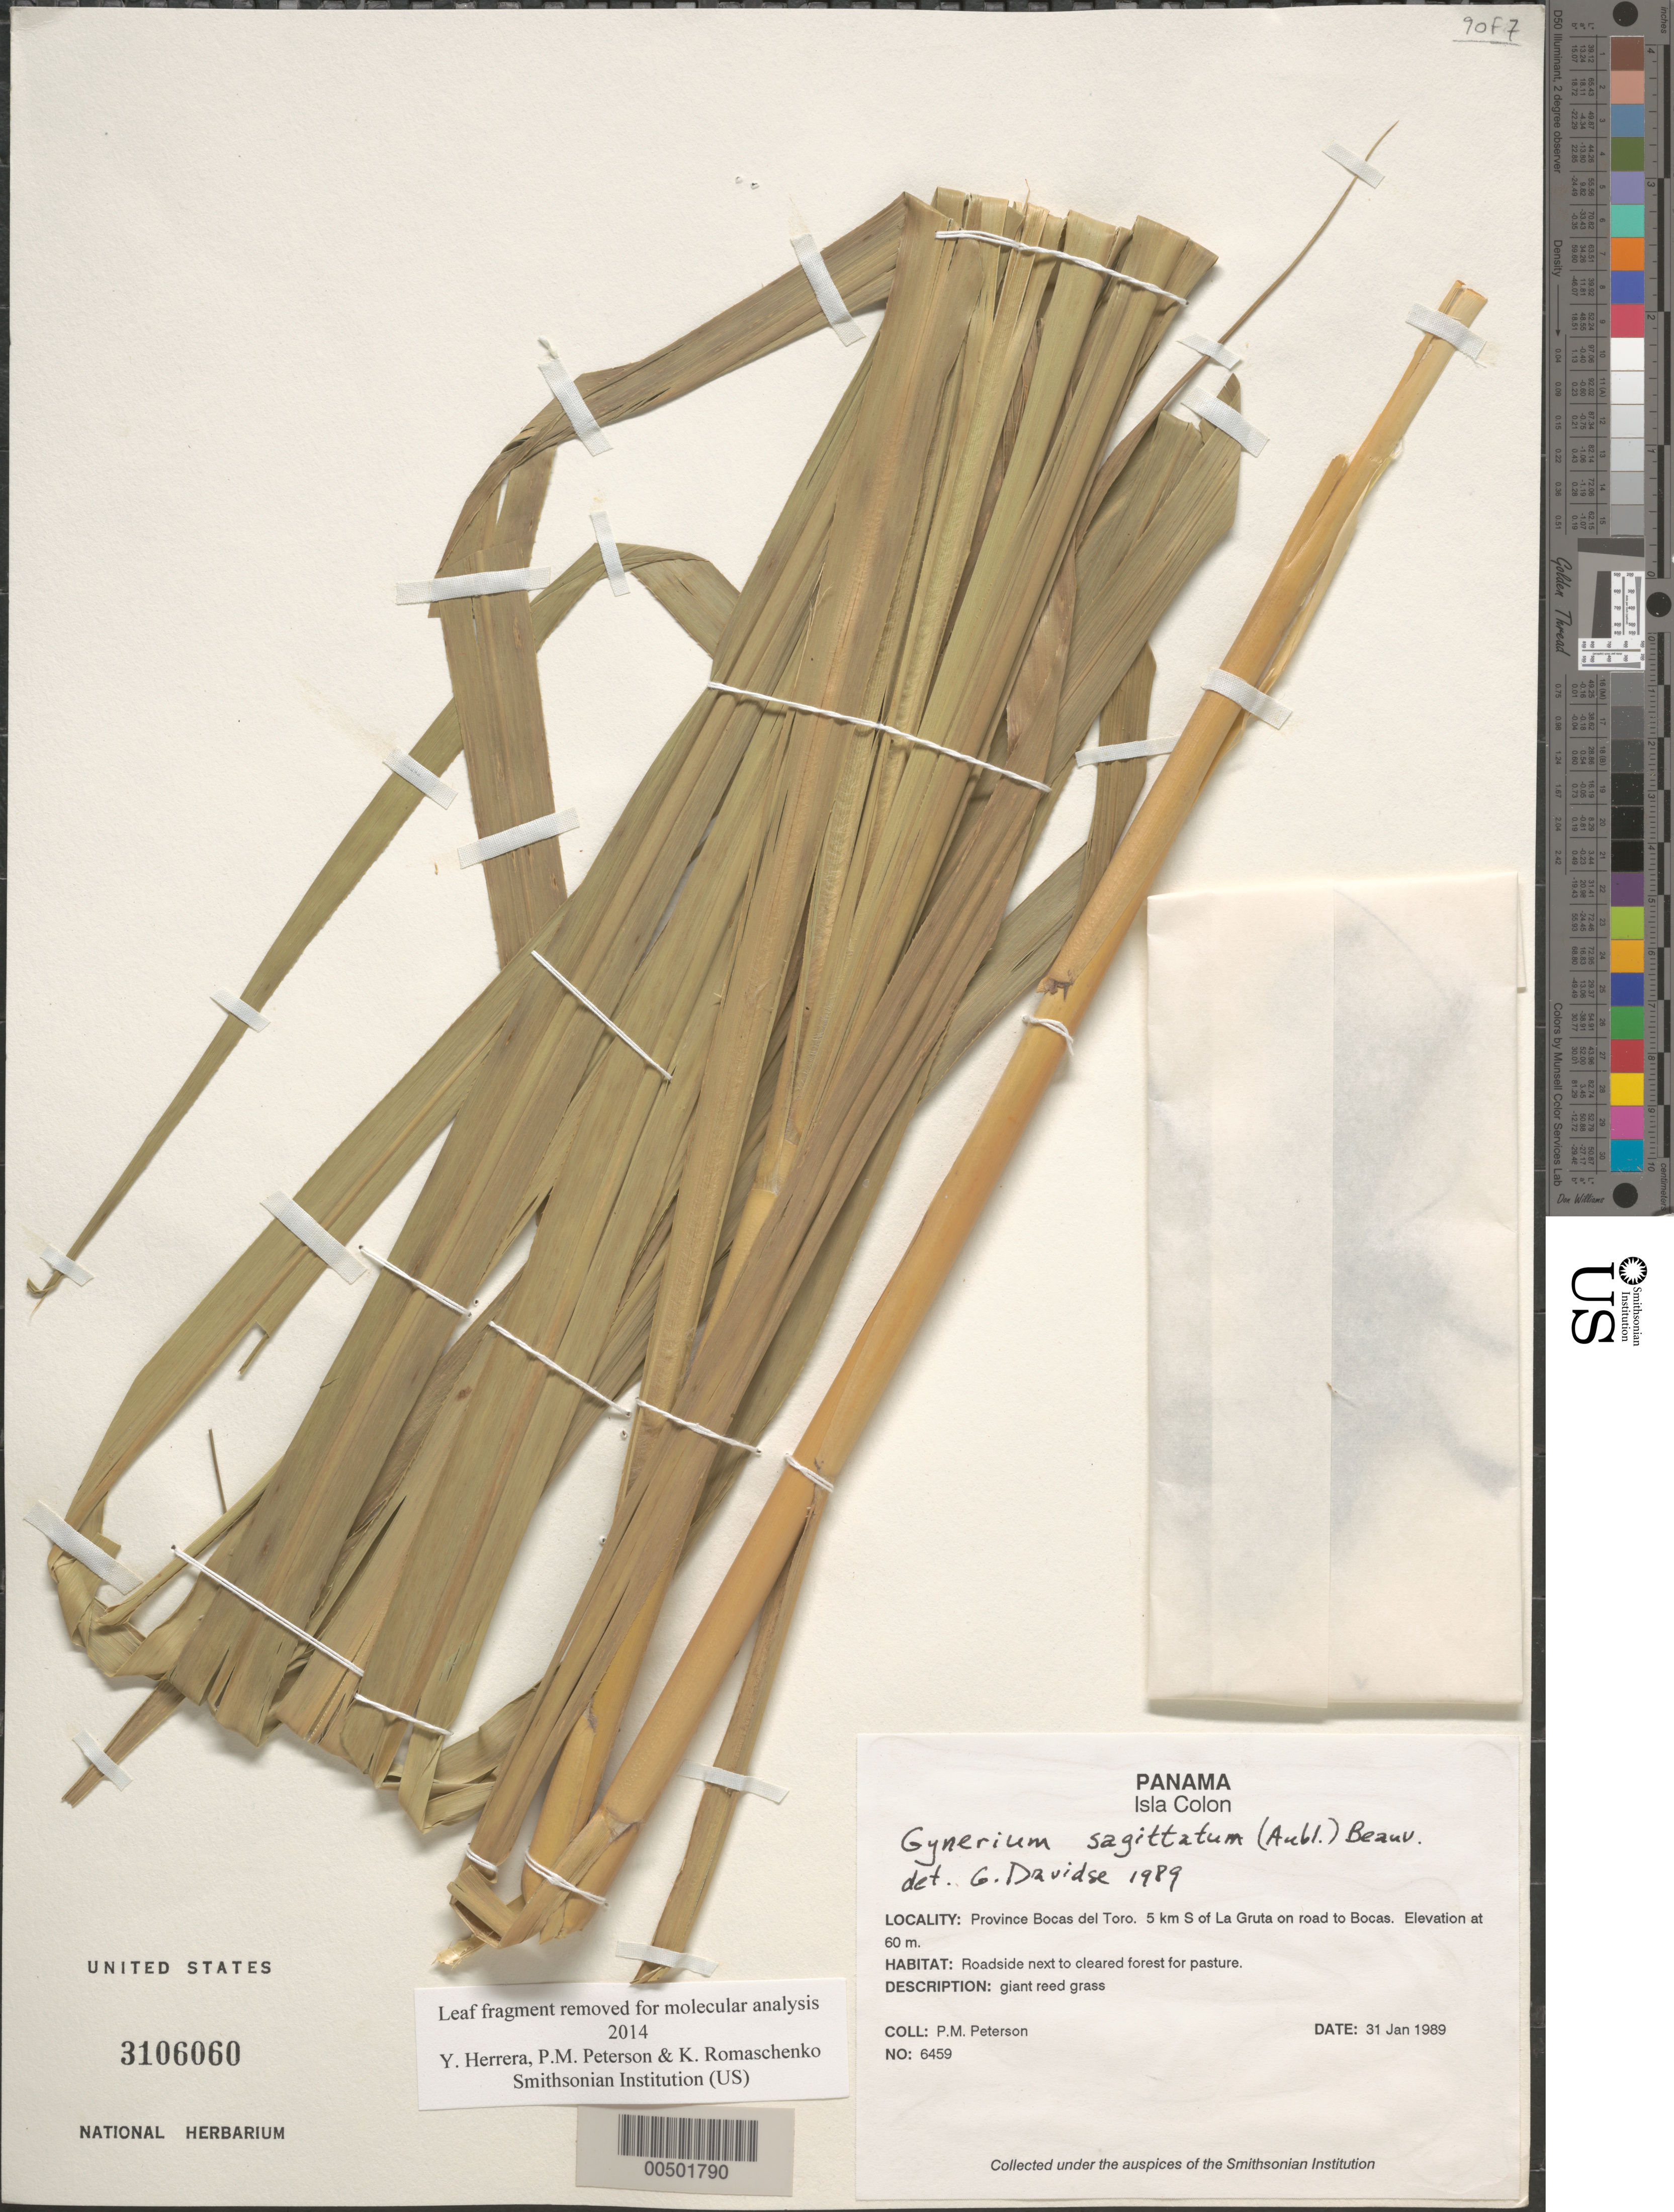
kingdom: Plantae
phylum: Tracheophyta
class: Liliopsida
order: Poales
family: Poaceae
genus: Gynerium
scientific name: Gynerium sagittatum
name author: (Aubl.) P. Beauv.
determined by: Davidse, Gerrit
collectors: P. M. Peterson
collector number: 06459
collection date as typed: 31 Jan 1989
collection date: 1989-01-31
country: Panama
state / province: Bocas del Toro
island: Colón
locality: Isla Colon, 5 km S of La Gruta on road to Bocas.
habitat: Roadside next to cleared forest for pasture.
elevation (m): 60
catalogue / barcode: US 3106060